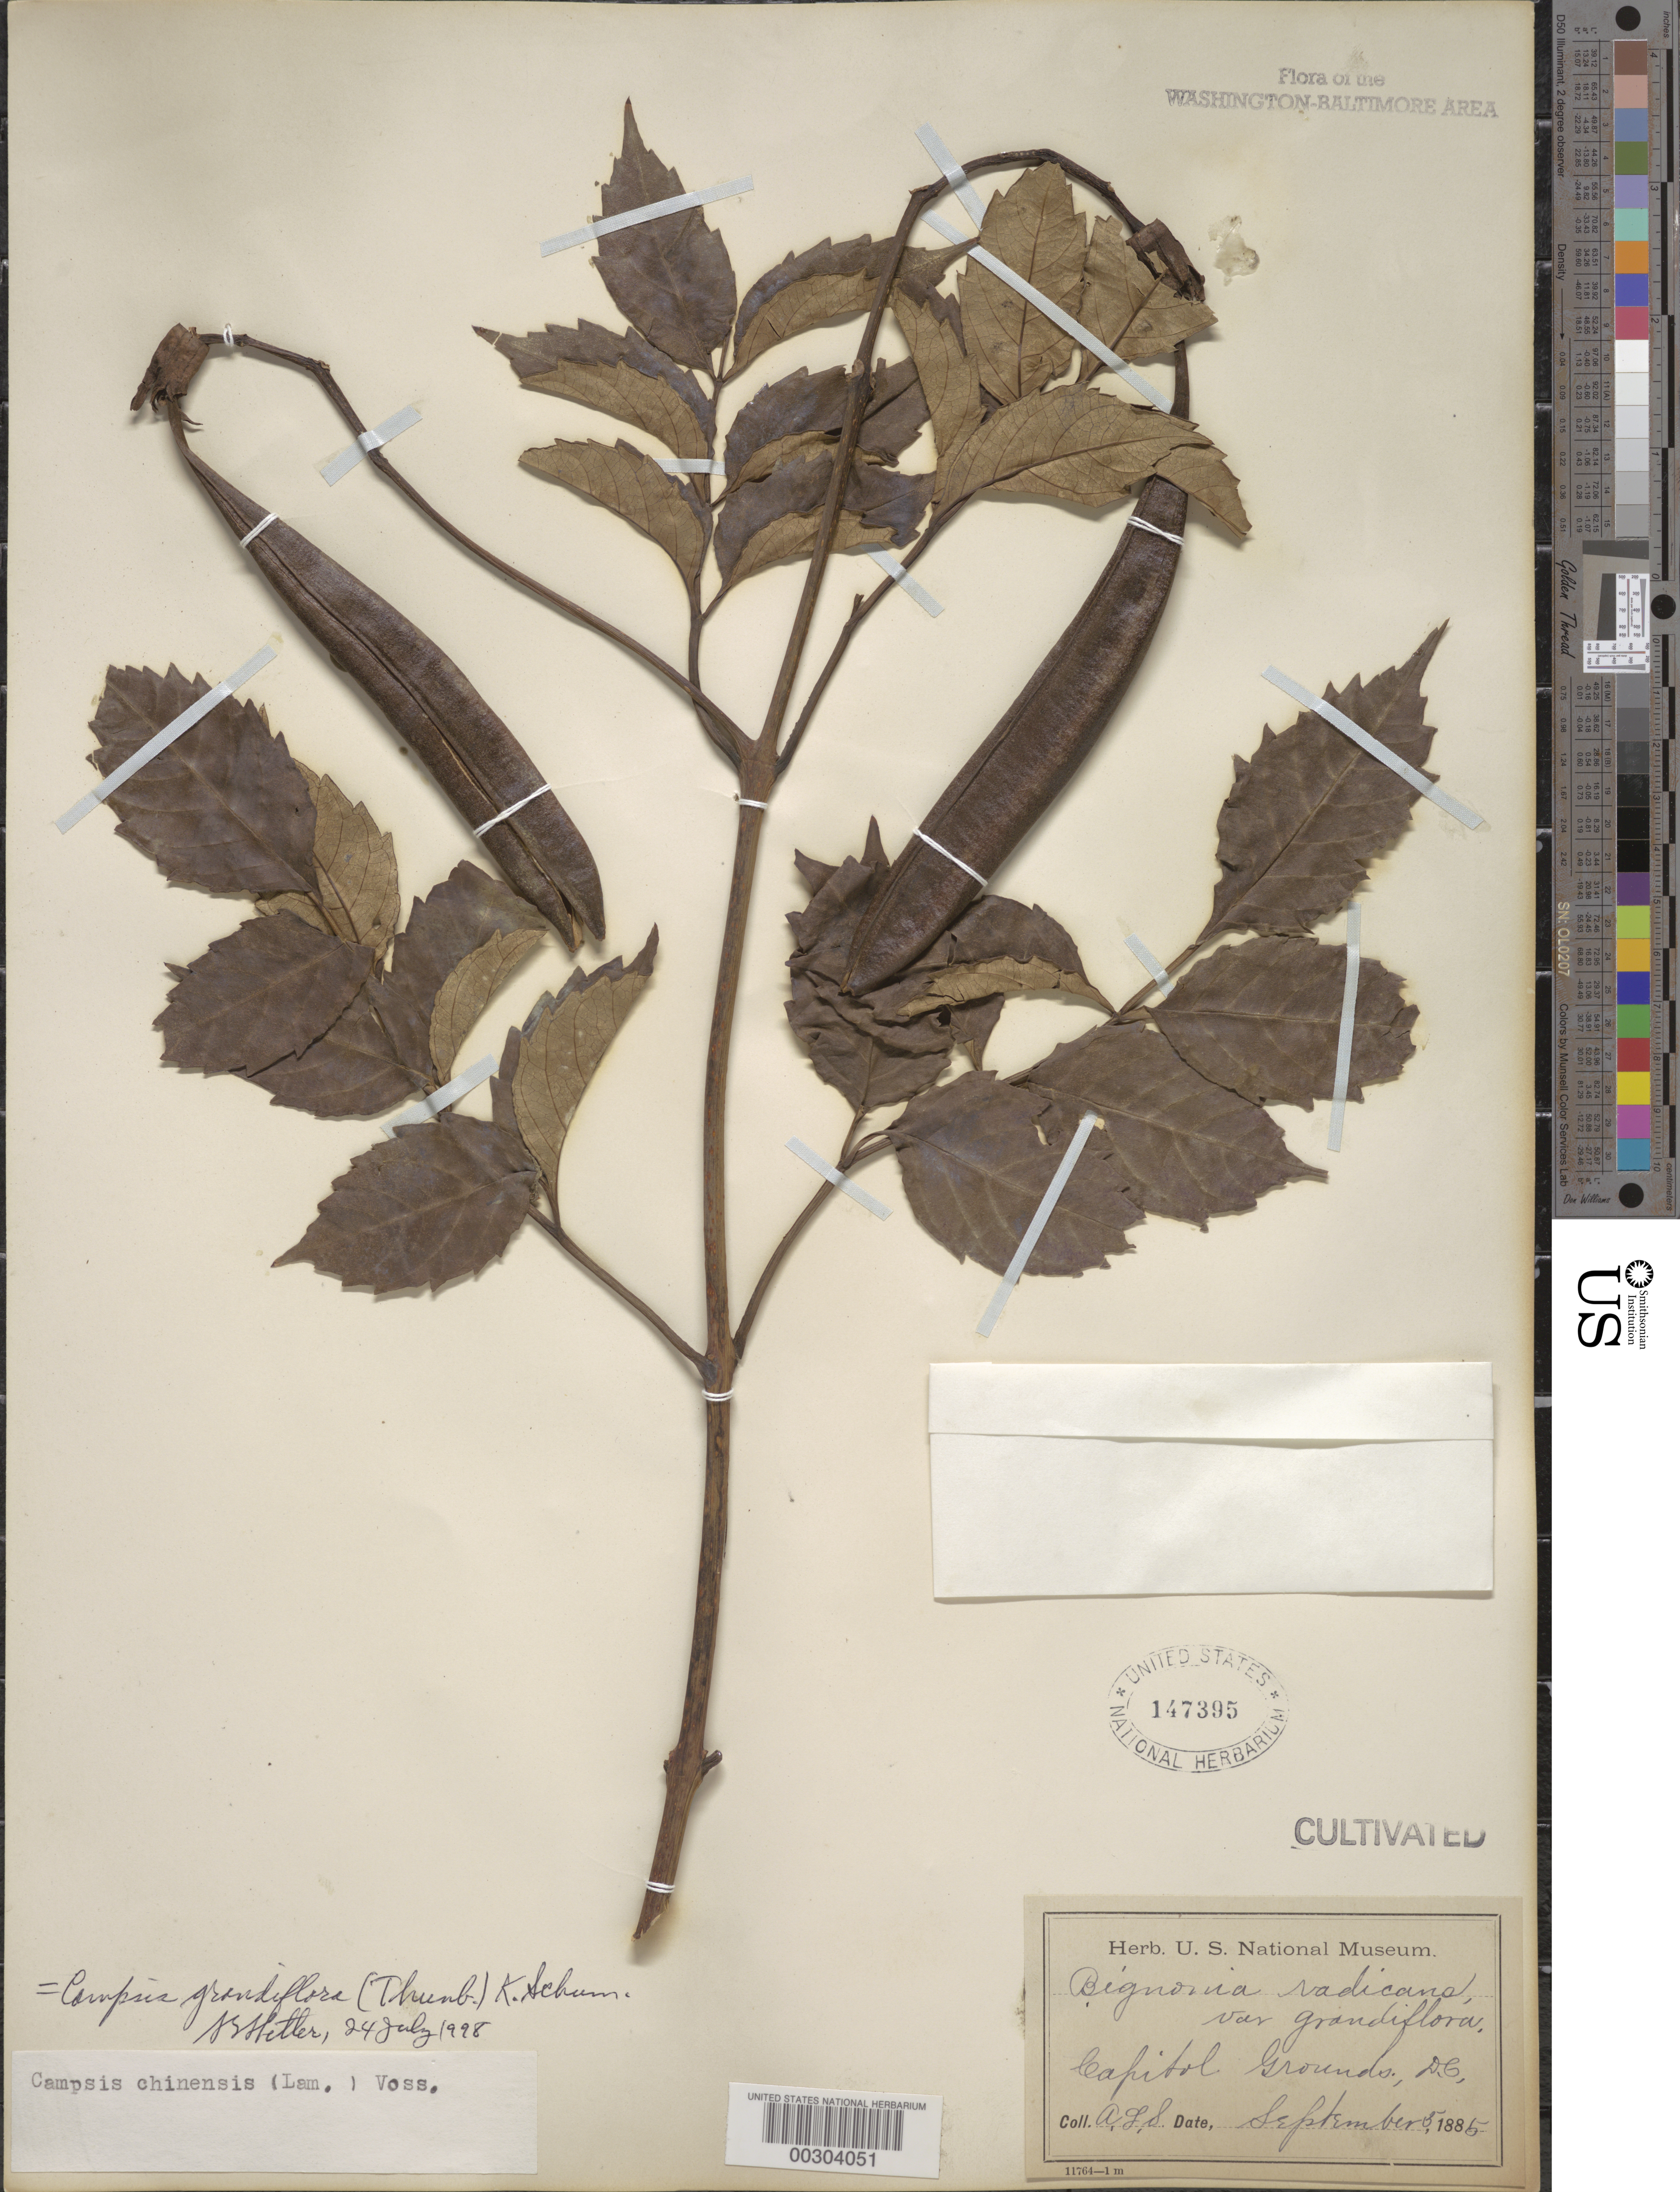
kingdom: Plantae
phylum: Tracheophyta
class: Magnoliopsida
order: Lamiales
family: Bignoniaceae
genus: Campsis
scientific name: Campsis grandiflora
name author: (L.) Seem.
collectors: A. L. Schott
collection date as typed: Sep 1885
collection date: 1885-09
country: United States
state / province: District of Columbia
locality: Capitol grounds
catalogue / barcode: US 147395